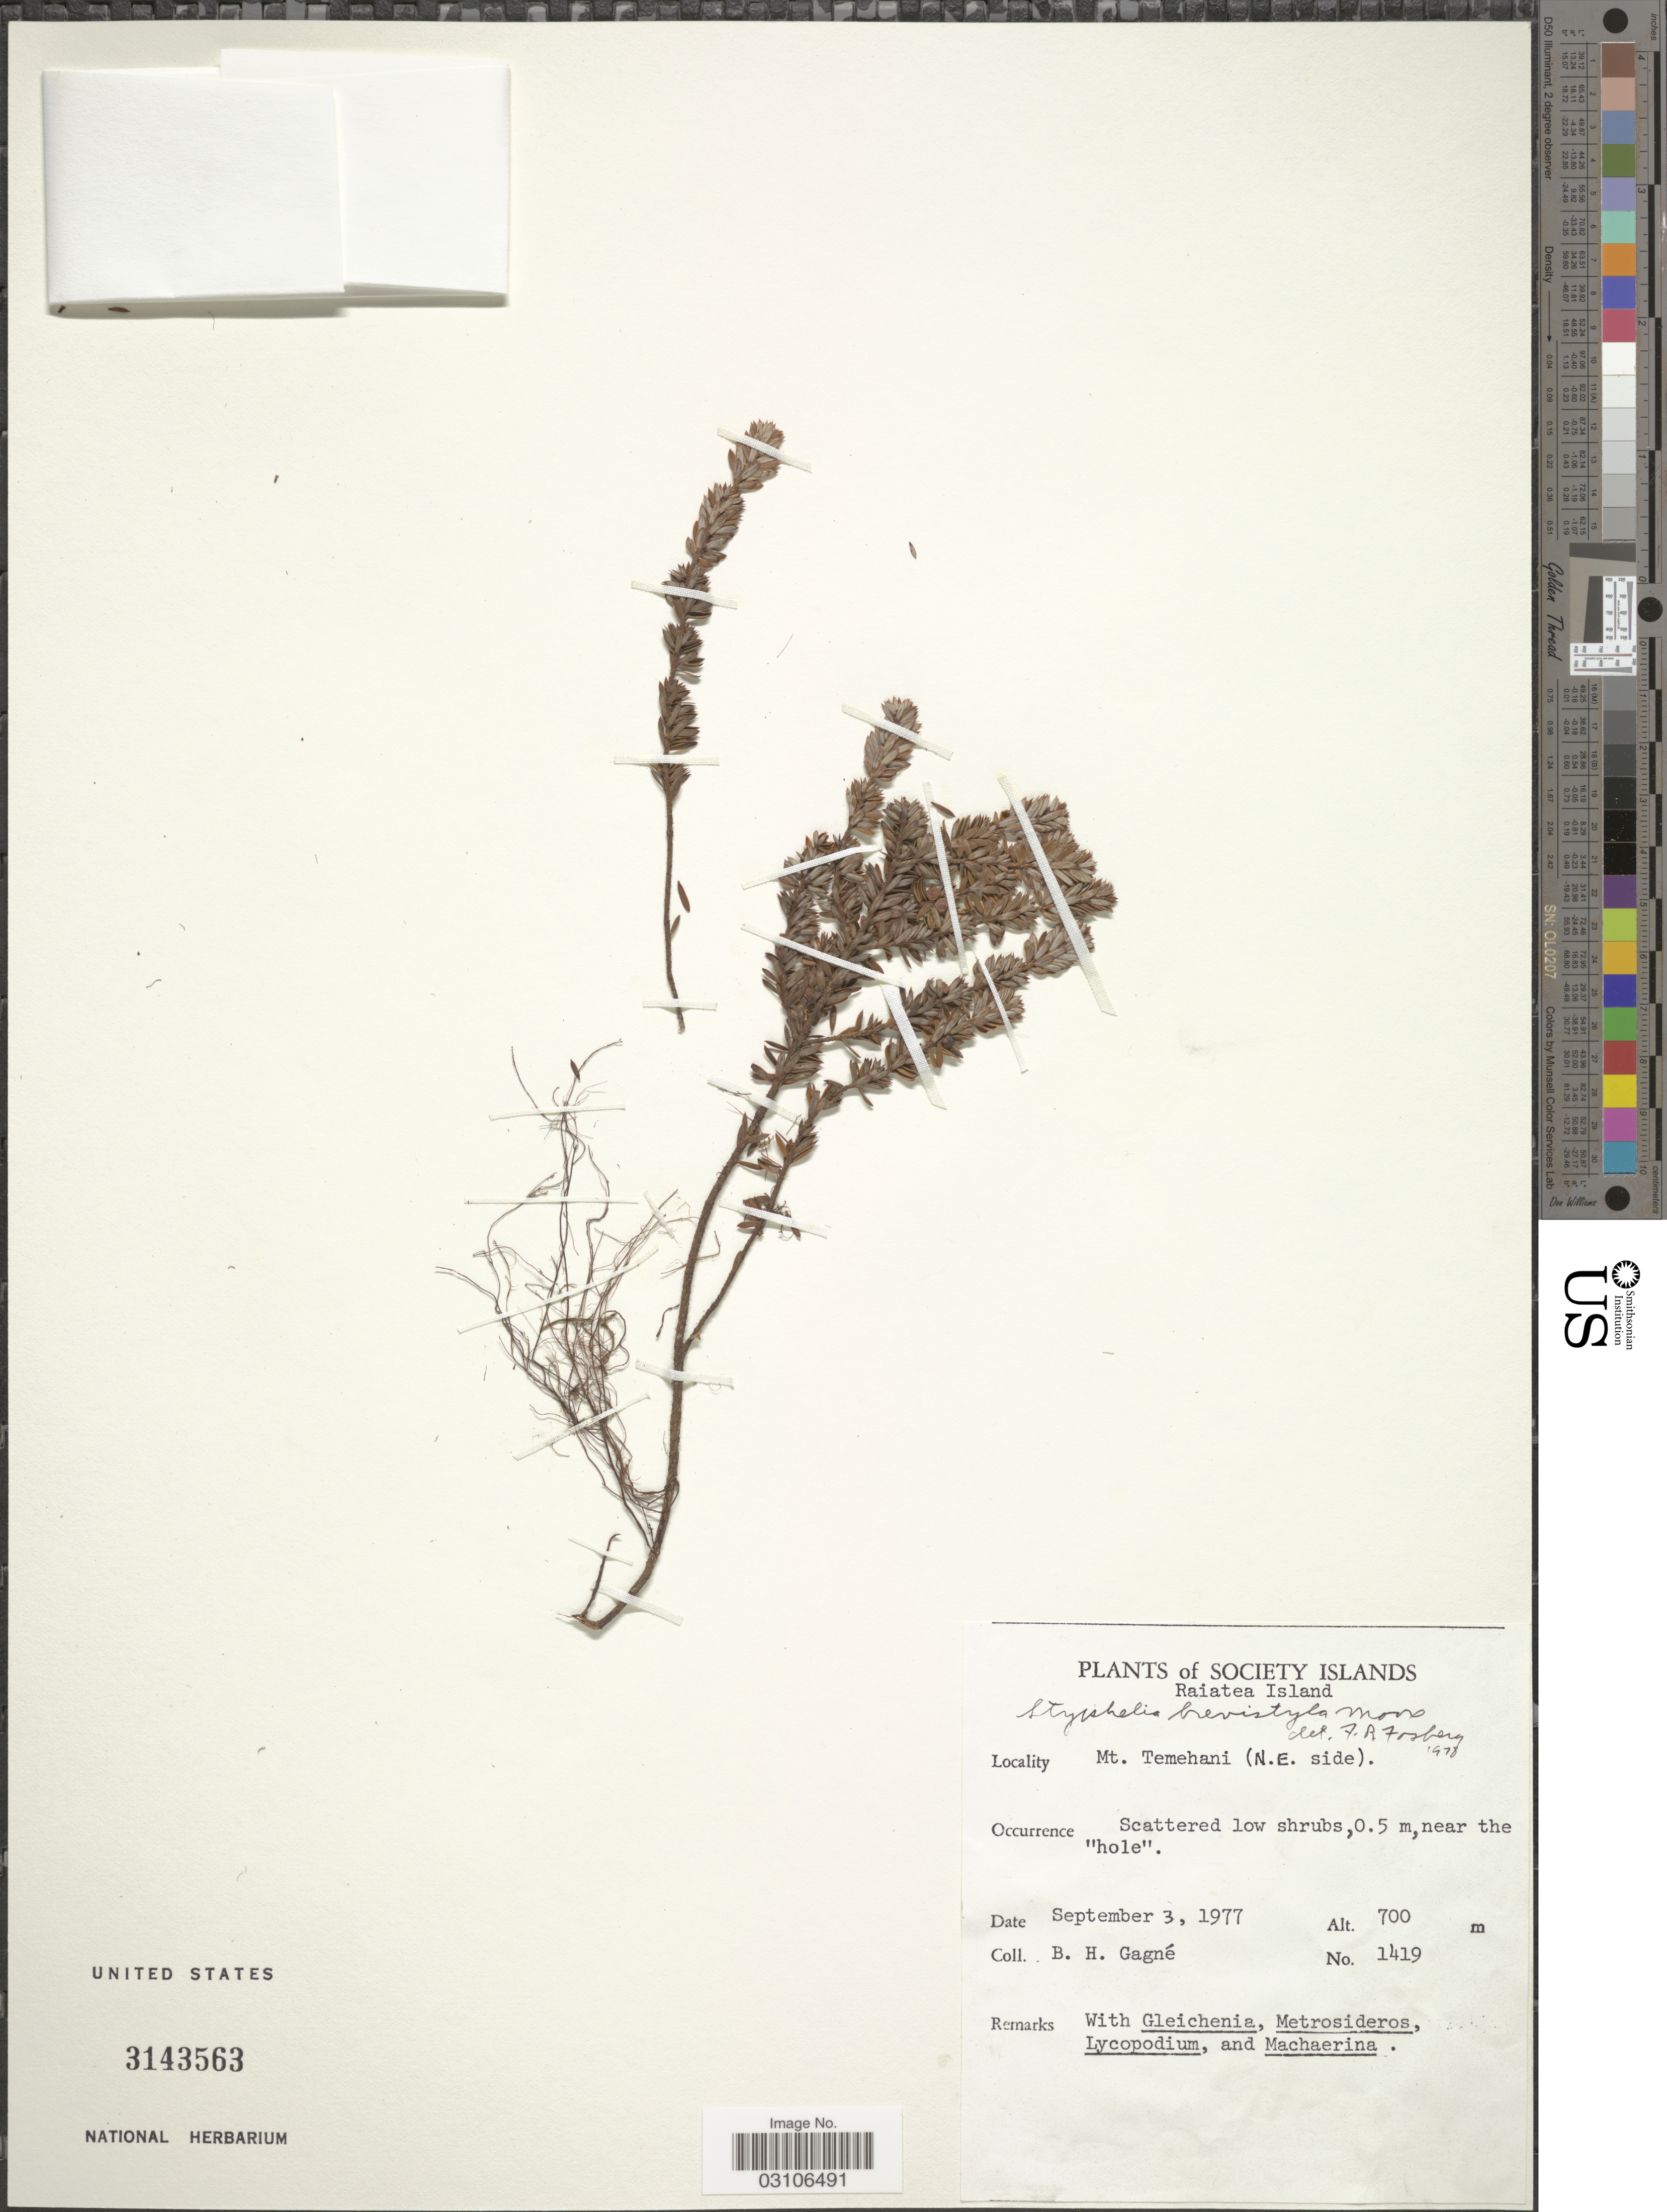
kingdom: Plantae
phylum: Tracheophyta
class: Magnoliopsida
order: Ericales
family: Ericaceae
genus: Styphelia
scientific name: Styphelia brevistyla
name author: J.W. Moore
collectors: B. H. Gagné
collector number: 1419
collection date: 1977-09-03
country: French Polynesia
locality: Society Islands. Raiatea Island. Mt. Temehani (N.E. side).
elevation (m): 700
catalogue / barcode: US 3143563